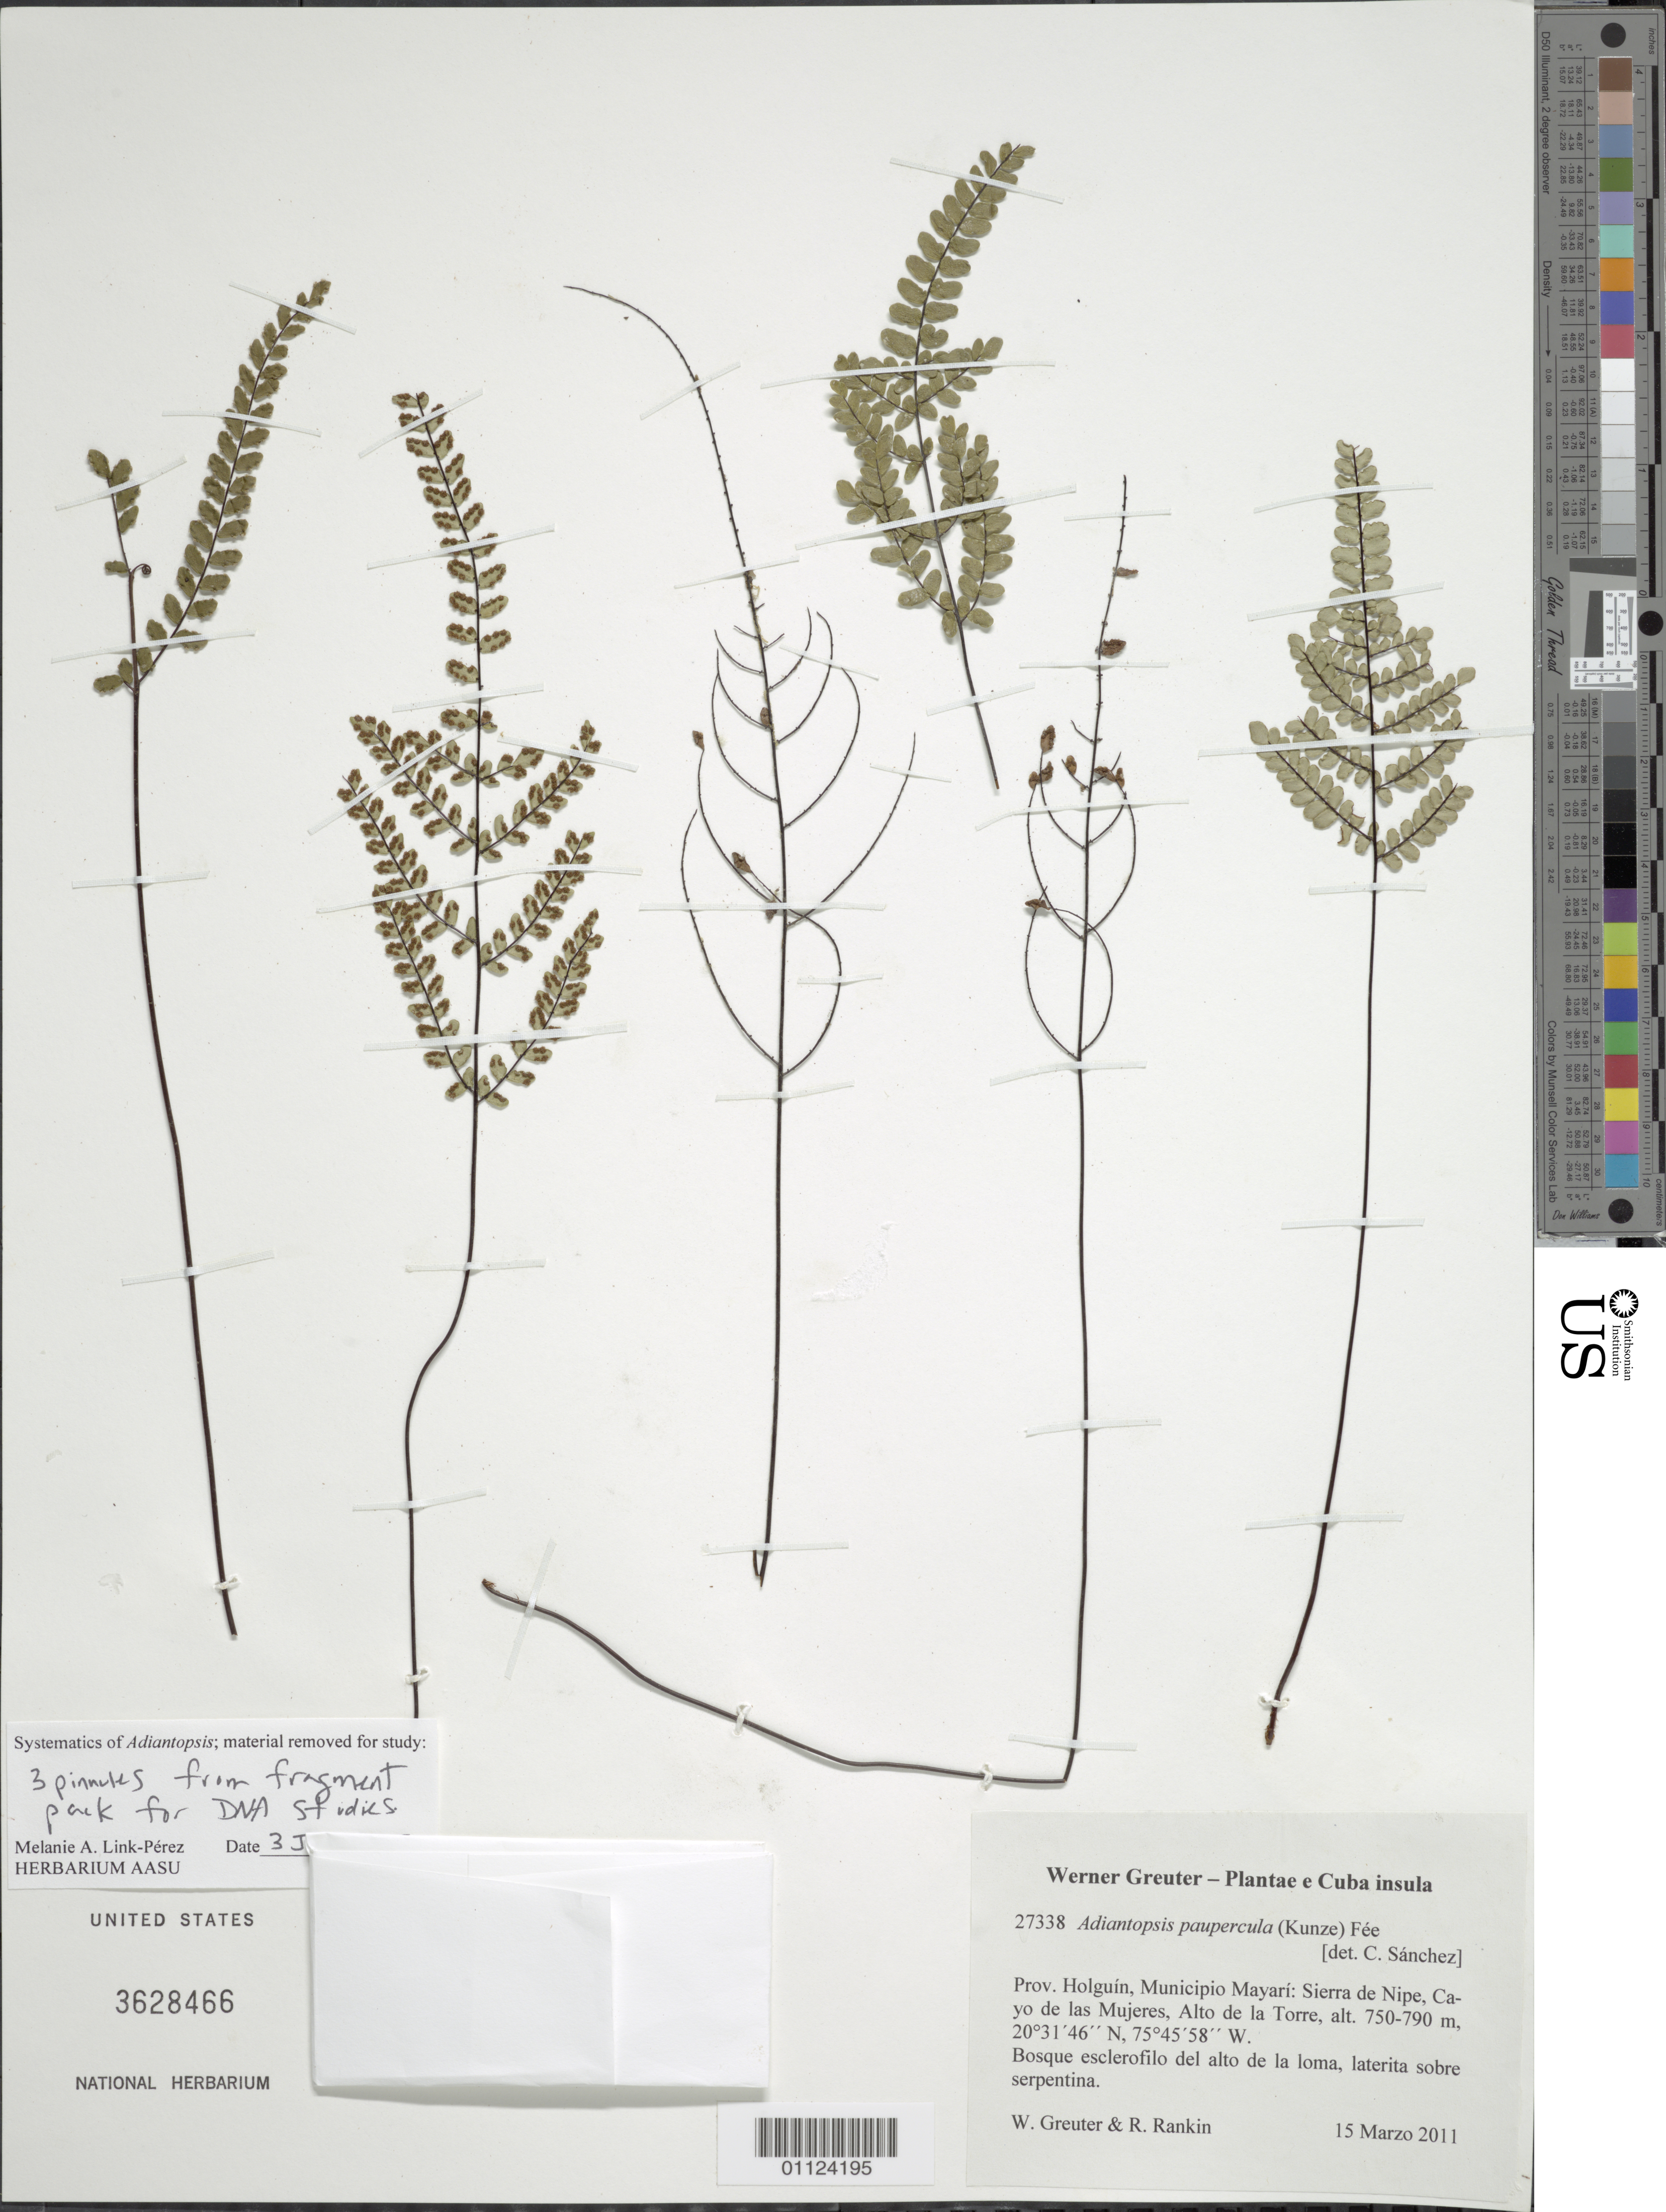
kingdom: Plantae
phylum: Tracheophyta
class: Polypodiopsida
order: Polypodiales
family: Pteridaceae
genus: Adiantopsis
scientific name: Adiantopsis paupercula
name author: (Kunze) Fée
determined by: Sánchez, C. A.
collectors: W. Greuter & R. Rankin Rodriguez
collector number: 27338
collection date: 2011-03-15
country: Cuba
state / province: Holguín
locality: Municipio Mayarí, Sierra de Nipe, Cayo de las Mujeres, Alto de la Torre.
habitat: Bosque esclerofilo del alto de la loma, laterita sobre serpentina.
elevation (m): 750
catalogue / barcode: US 3628466